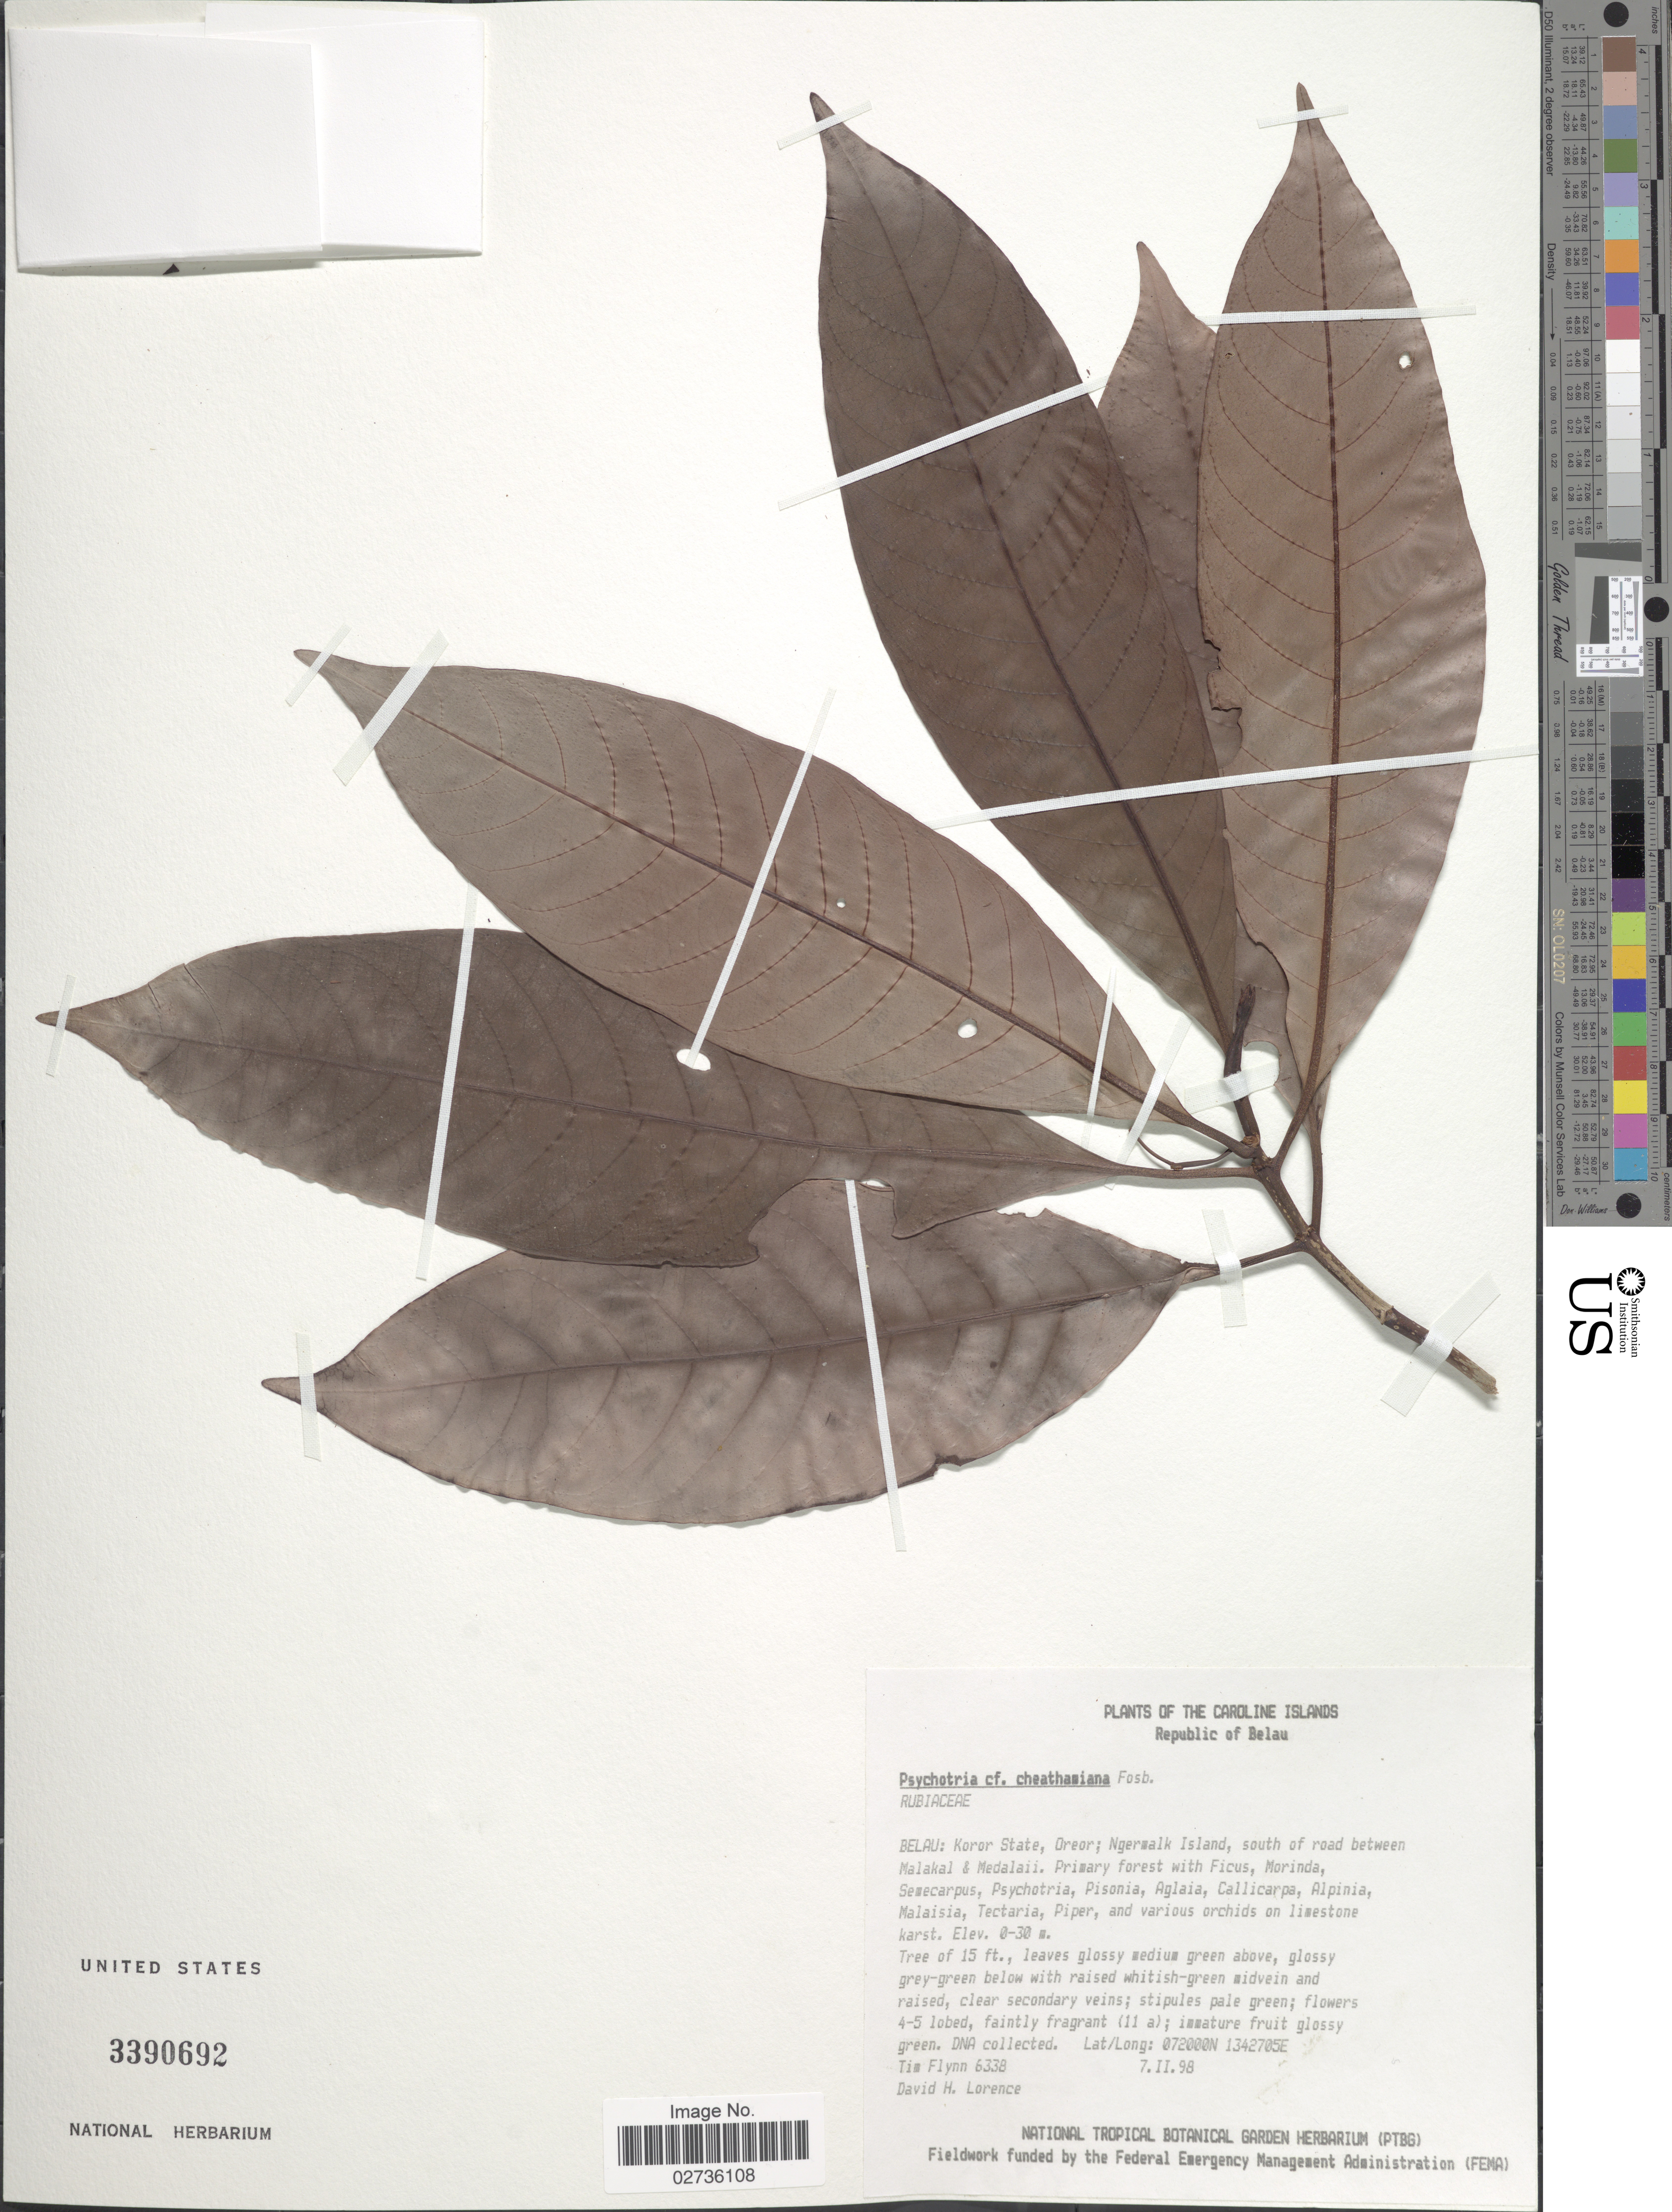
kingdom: Plantae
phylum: Tracheophyta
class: Magnoliopsida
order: Gentianales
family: Rubiaceae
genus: Psychotria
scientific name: Psychotria cheathamiana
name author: Fosberg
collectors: T. Flynn & D. Lorence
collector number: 6338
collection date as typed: Transcribed d/m/y: 7/2/98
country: Palau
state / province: Koror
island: Ngermalk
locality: Caroline Islands. Republic of Belau. Koror State, Oreor; Ngermalk Island, south of road between Malakal & Medalaii.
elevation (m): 0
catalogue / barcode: US 3390692